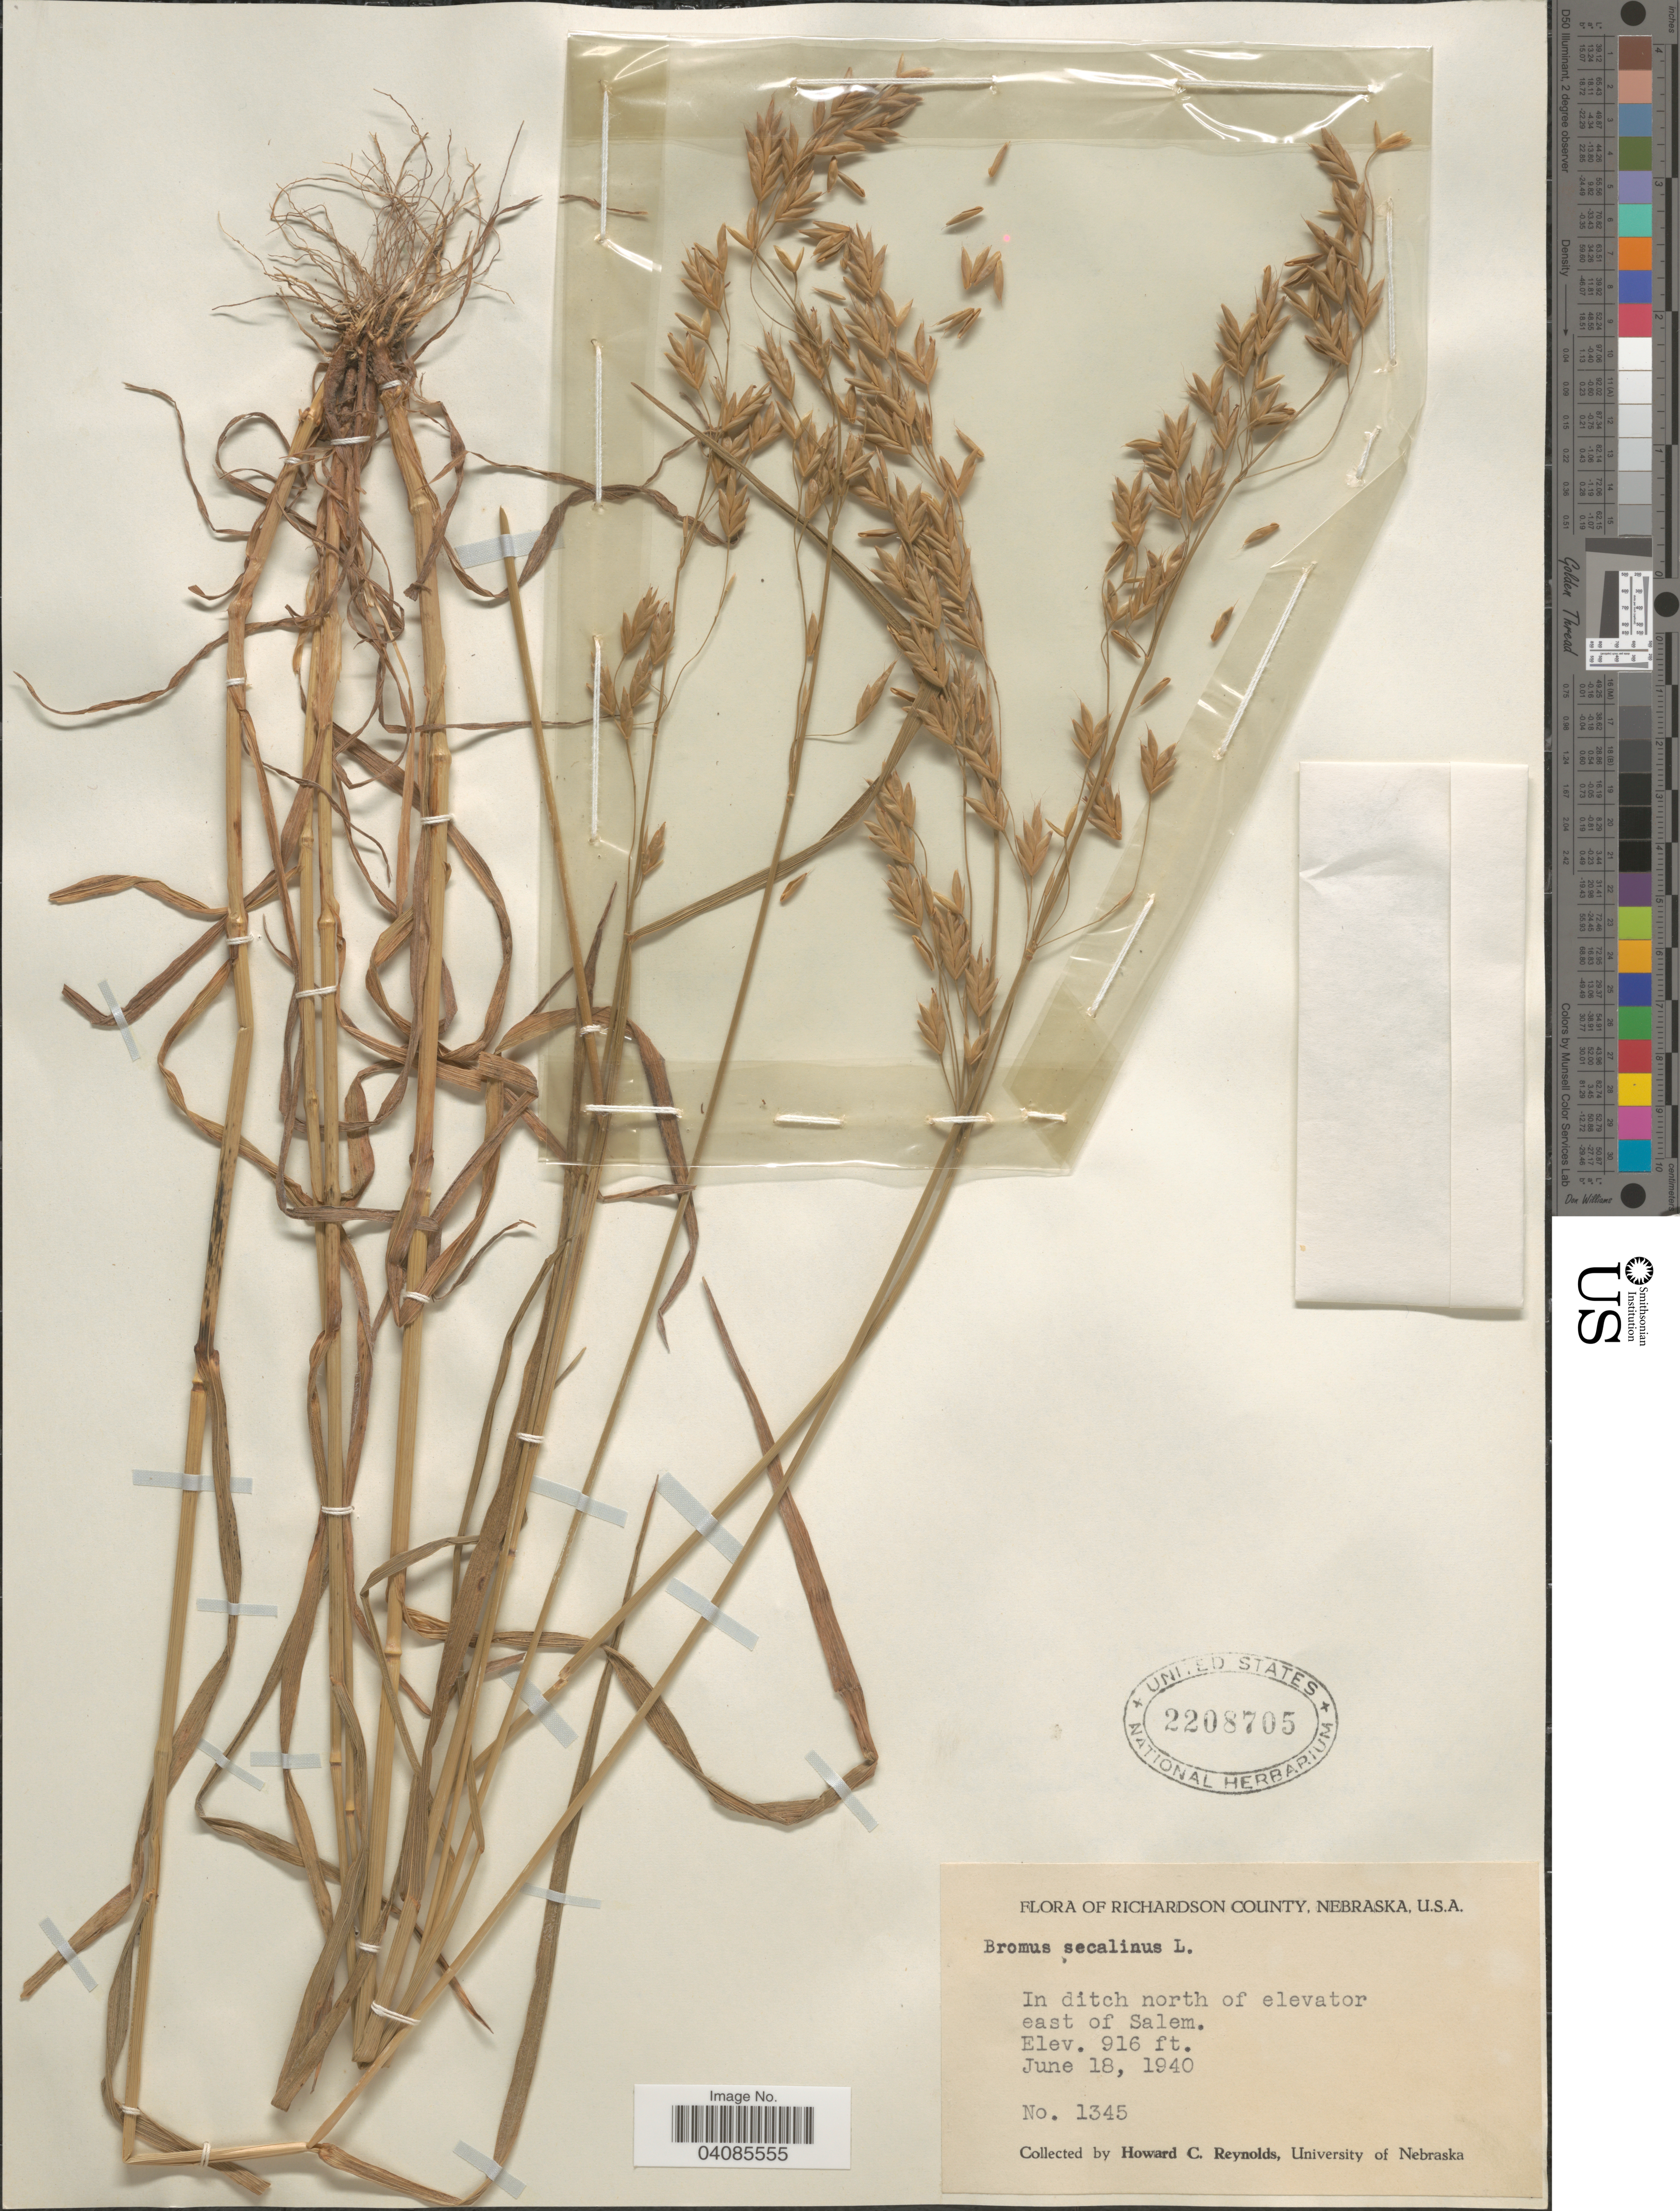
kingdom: Plantae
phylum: Tracheophyta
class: Liliopsida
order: Poales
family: Poaceae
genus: Bromus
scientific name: Bromus secalinus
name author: L.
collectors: H. Reynolds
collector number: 1345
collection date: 1940-06-18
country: United States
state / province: Nebraska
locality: Richardson County. In ditch north of elevator east of Salem.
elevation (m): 279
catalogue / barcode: US 2208705